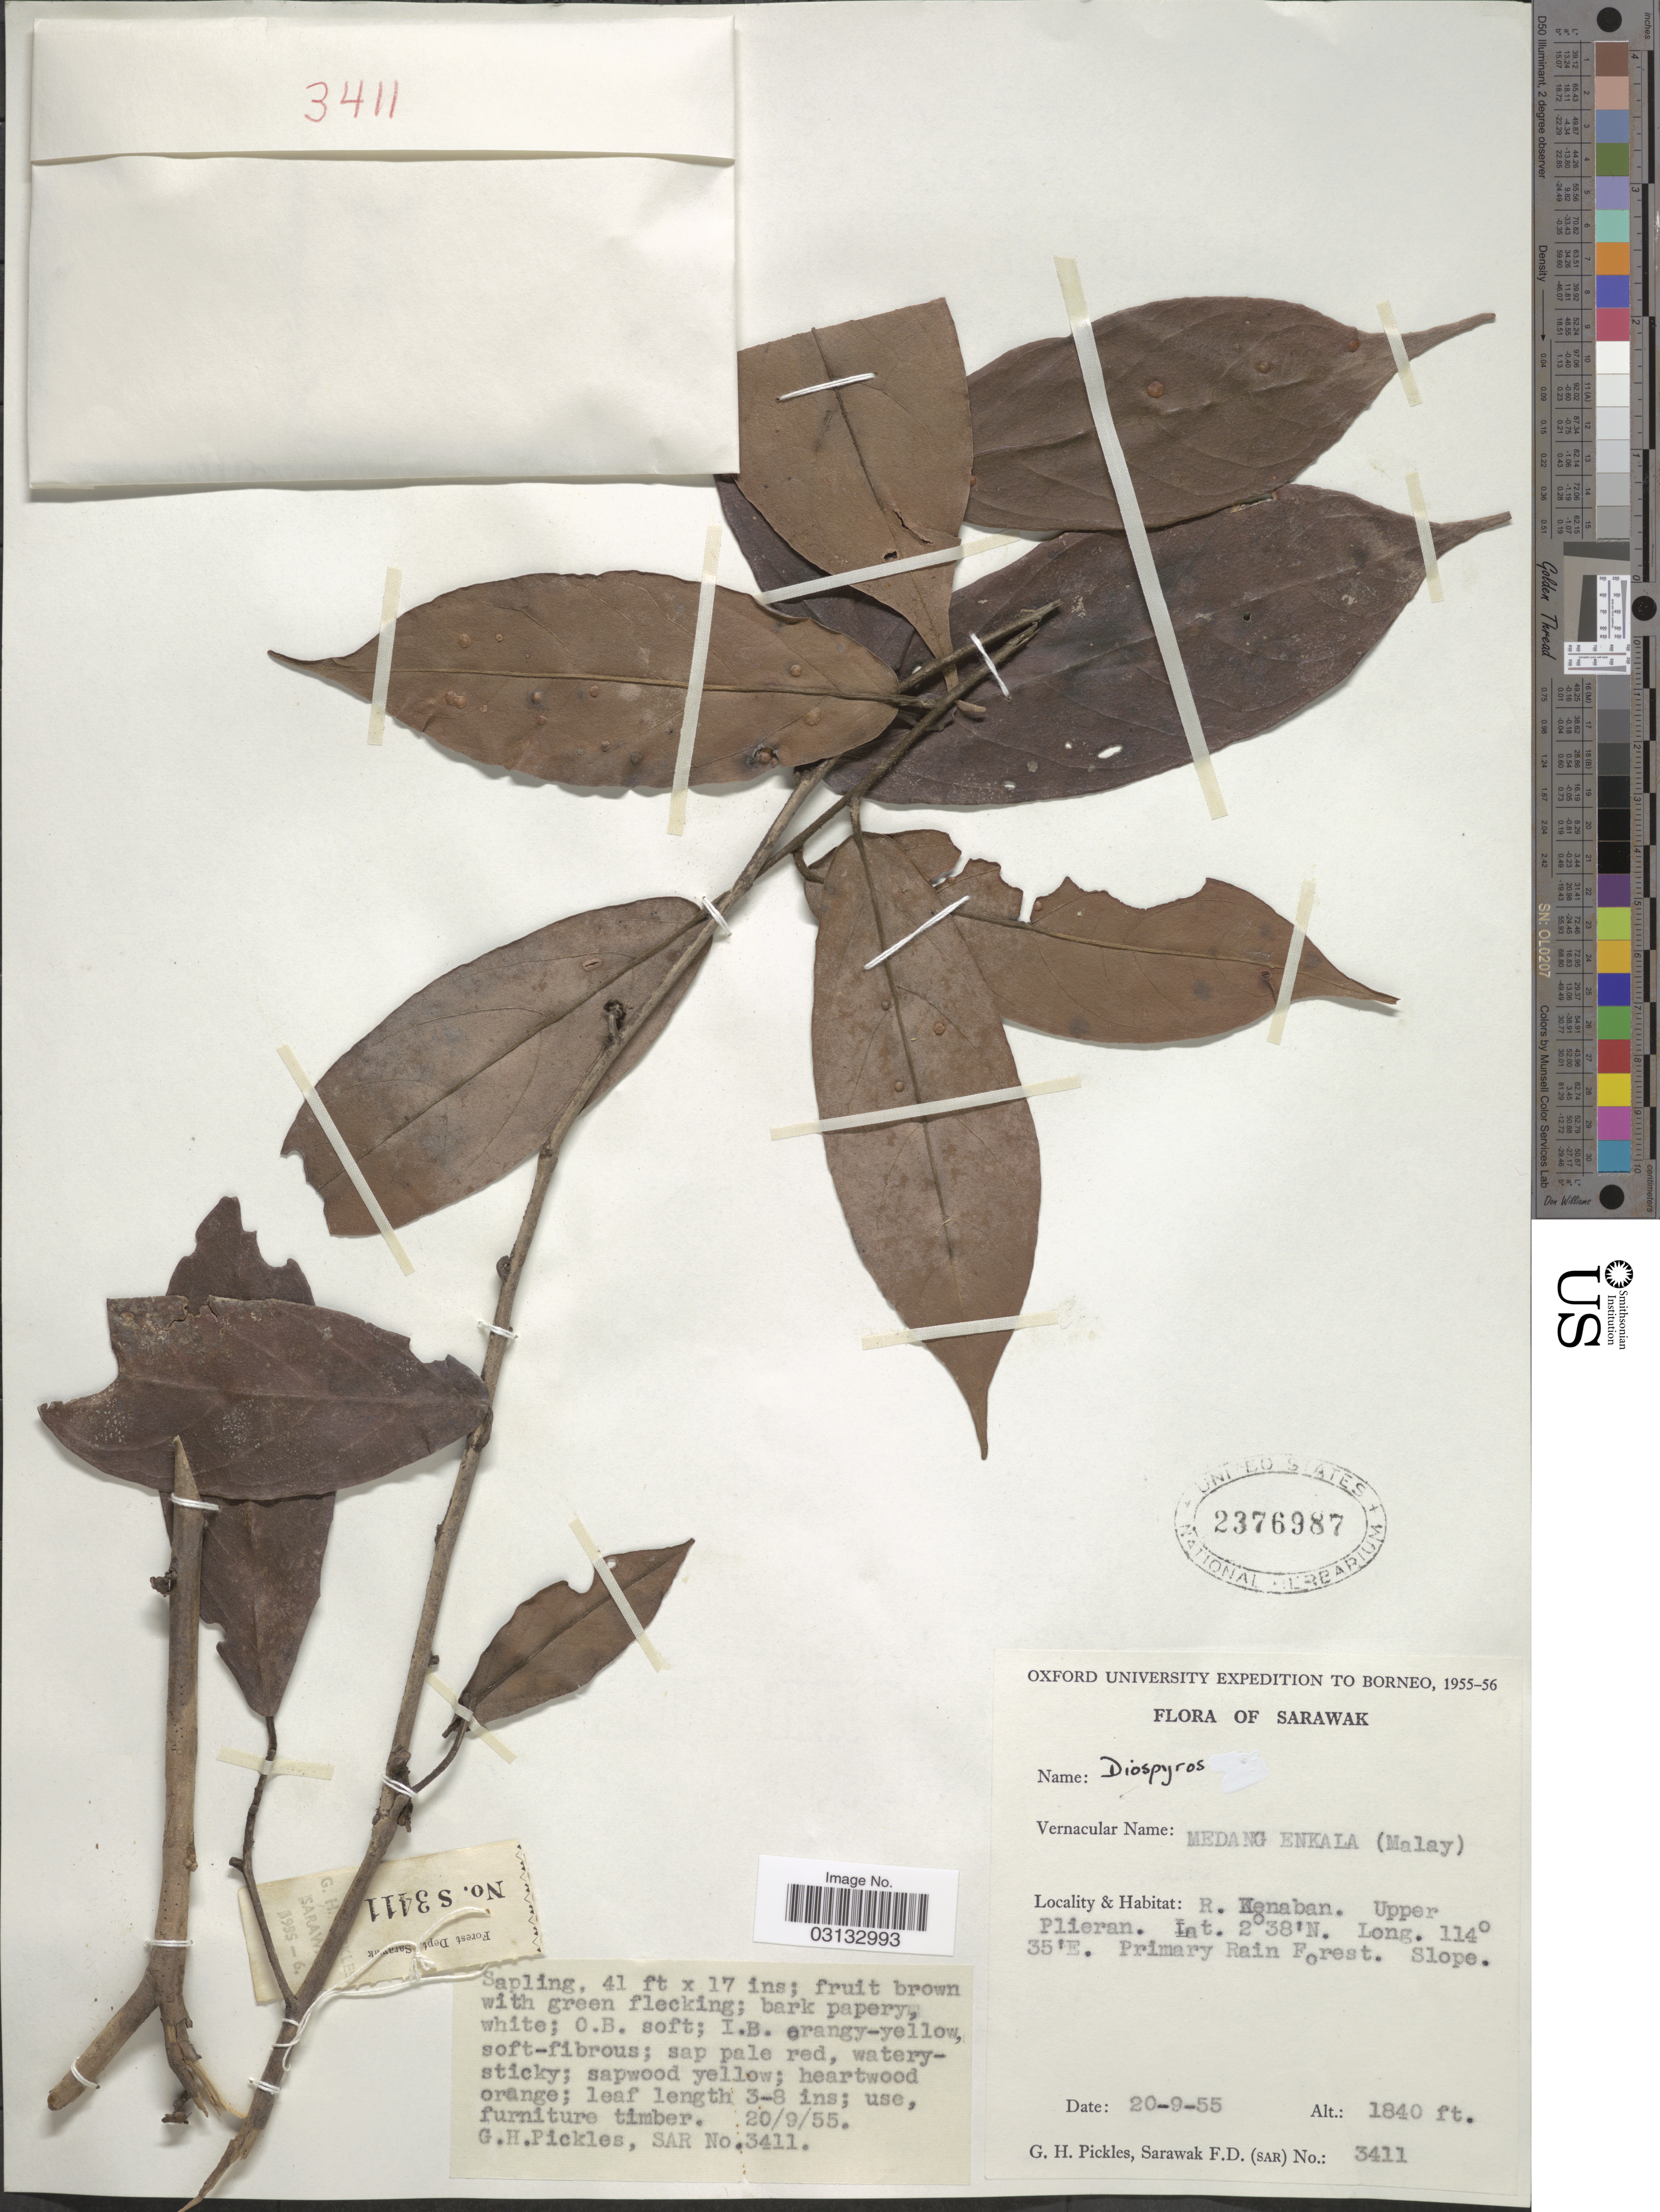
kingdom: Plantae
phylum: Tracheophyta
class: Magnoliopsida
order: Ericales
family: Ebenaceae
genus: Diospyros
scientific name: Diospyros sp.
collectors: G. Pickles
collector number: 3411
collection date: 1955-09-20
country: Malaysia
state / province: Sarawak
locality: Borneo, R. Kenaban [interpreted]. Upper Plieran.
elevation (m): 561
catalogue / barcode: US 2376987